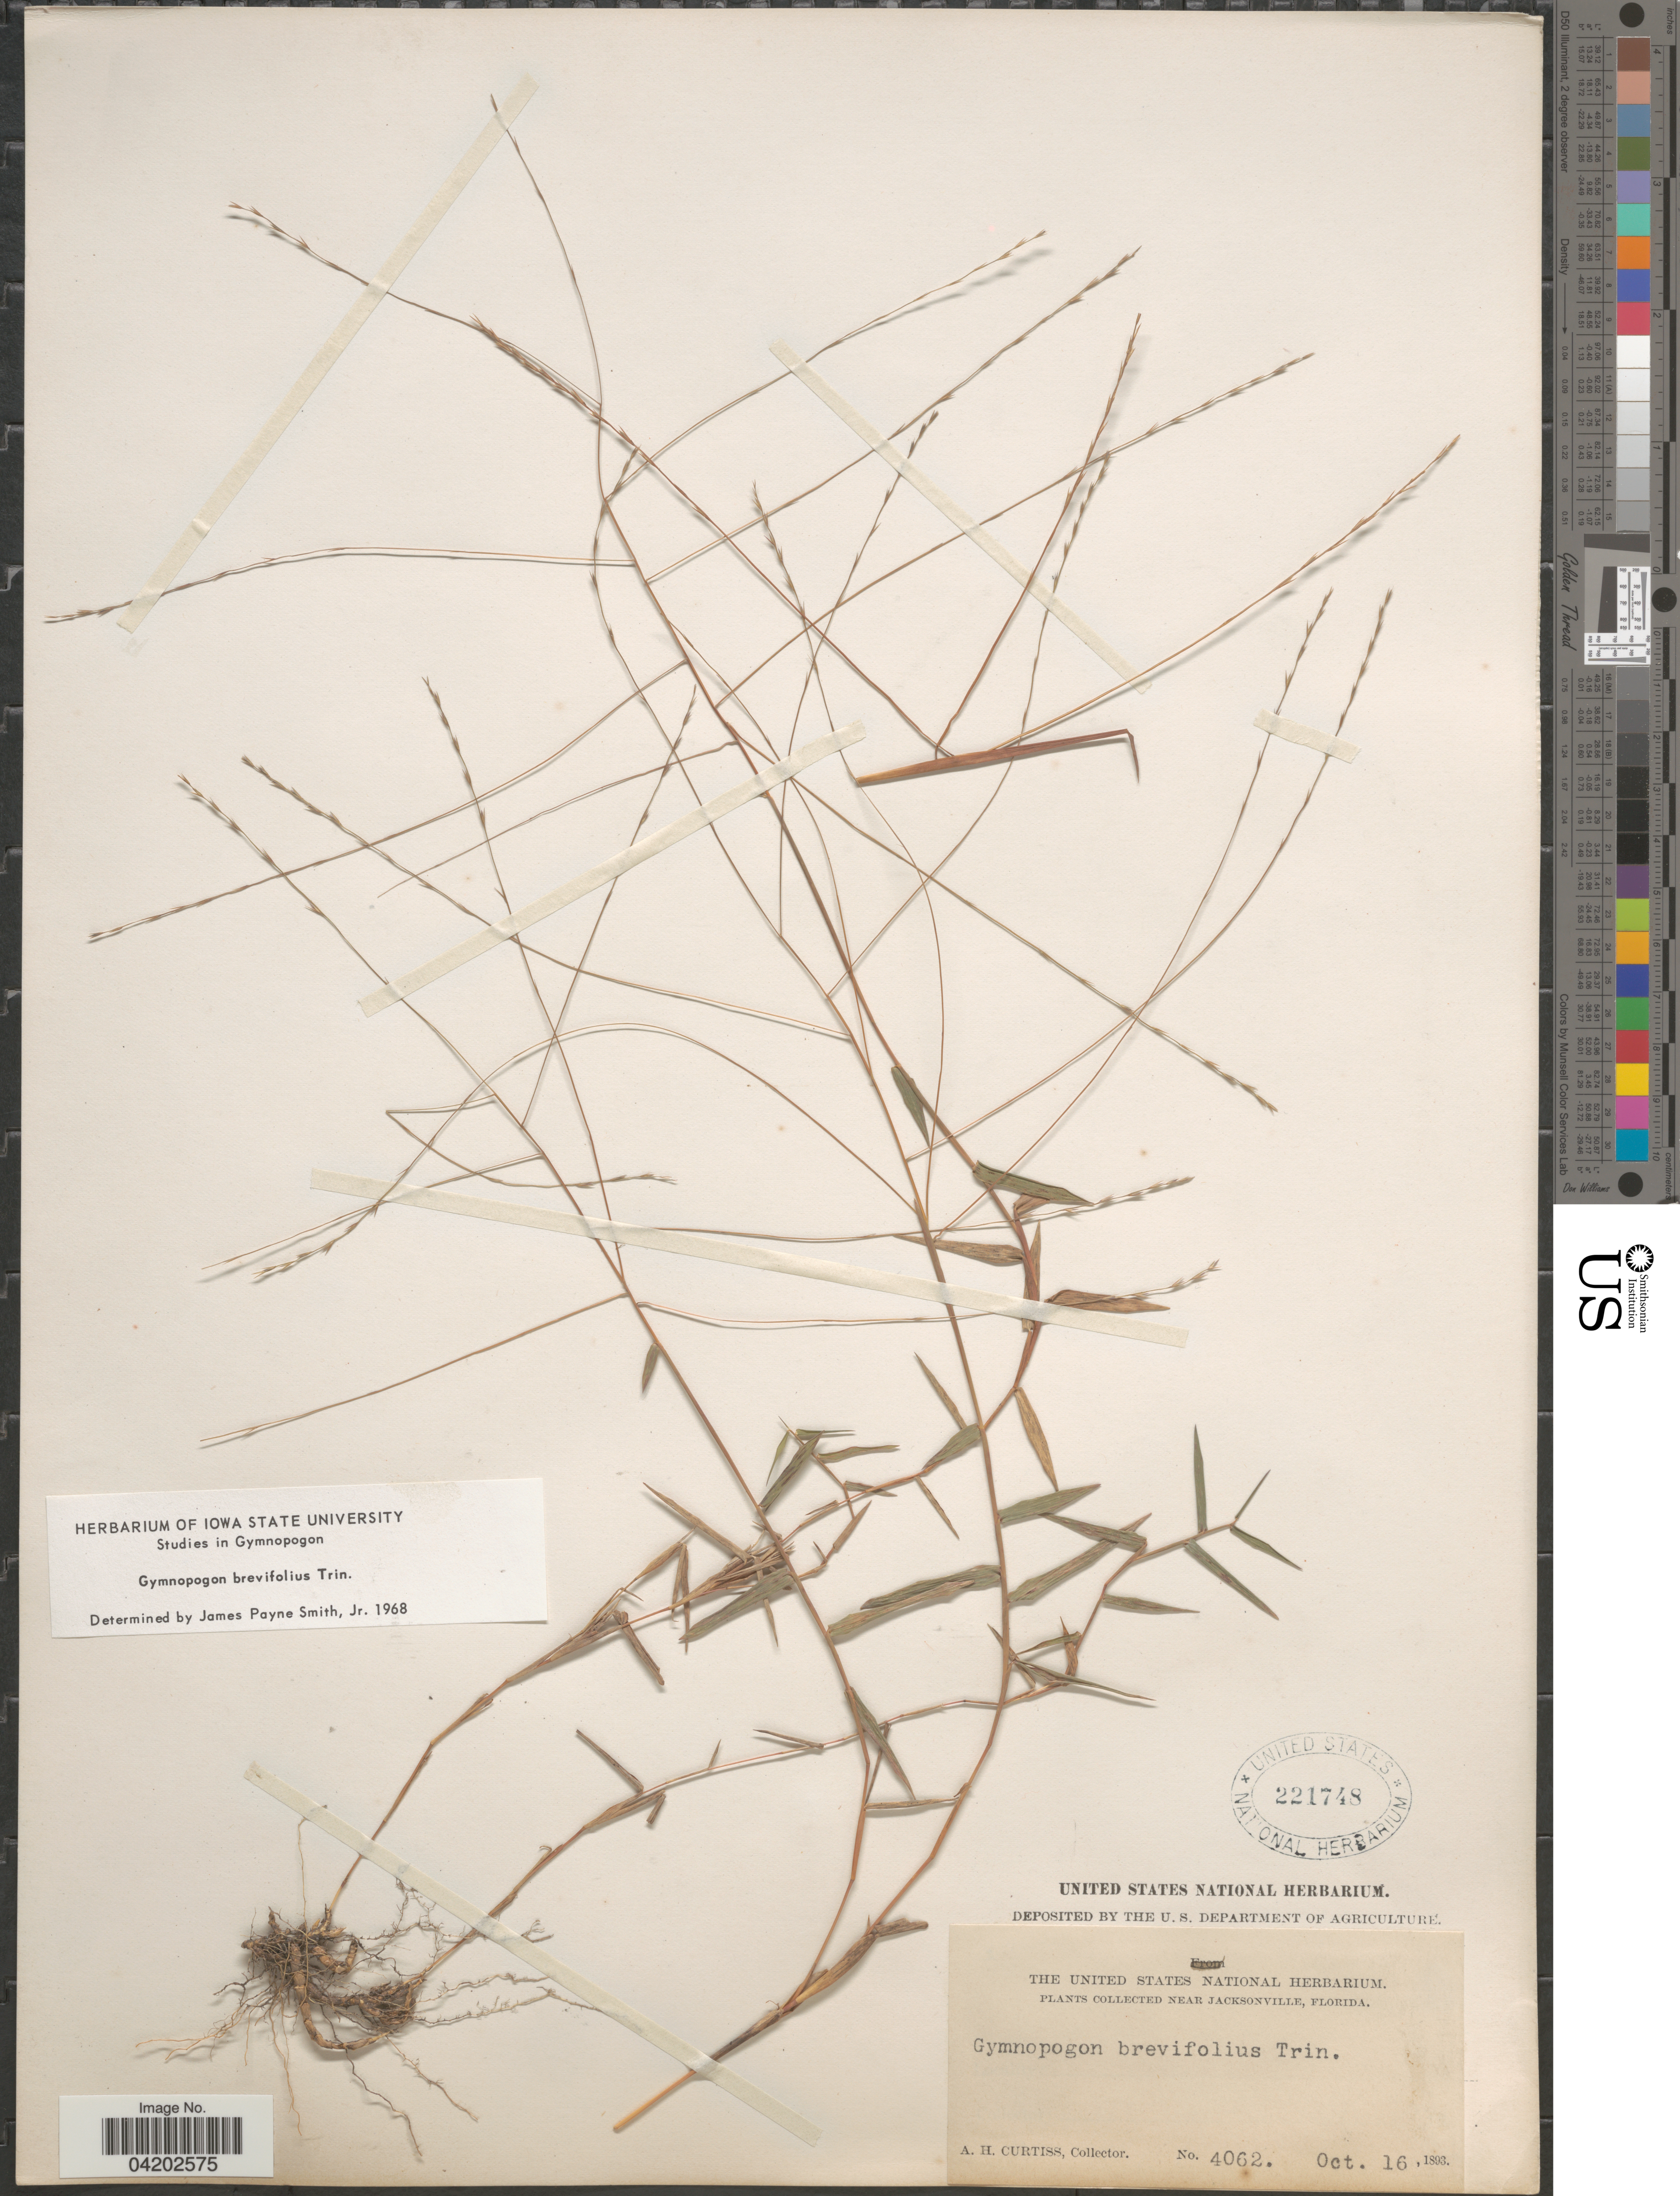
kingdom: Plantae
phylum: Tracheophyta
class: Liliopsida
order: Poales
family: Poaceae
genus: Gymnopogon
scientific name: Gymnopogon brevifolius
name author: Trin.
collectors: A. H. Curtiss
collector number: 4062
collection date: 1893-10-16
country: United States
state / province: Florida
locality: Near Jacksonville.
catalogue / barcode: US 221748